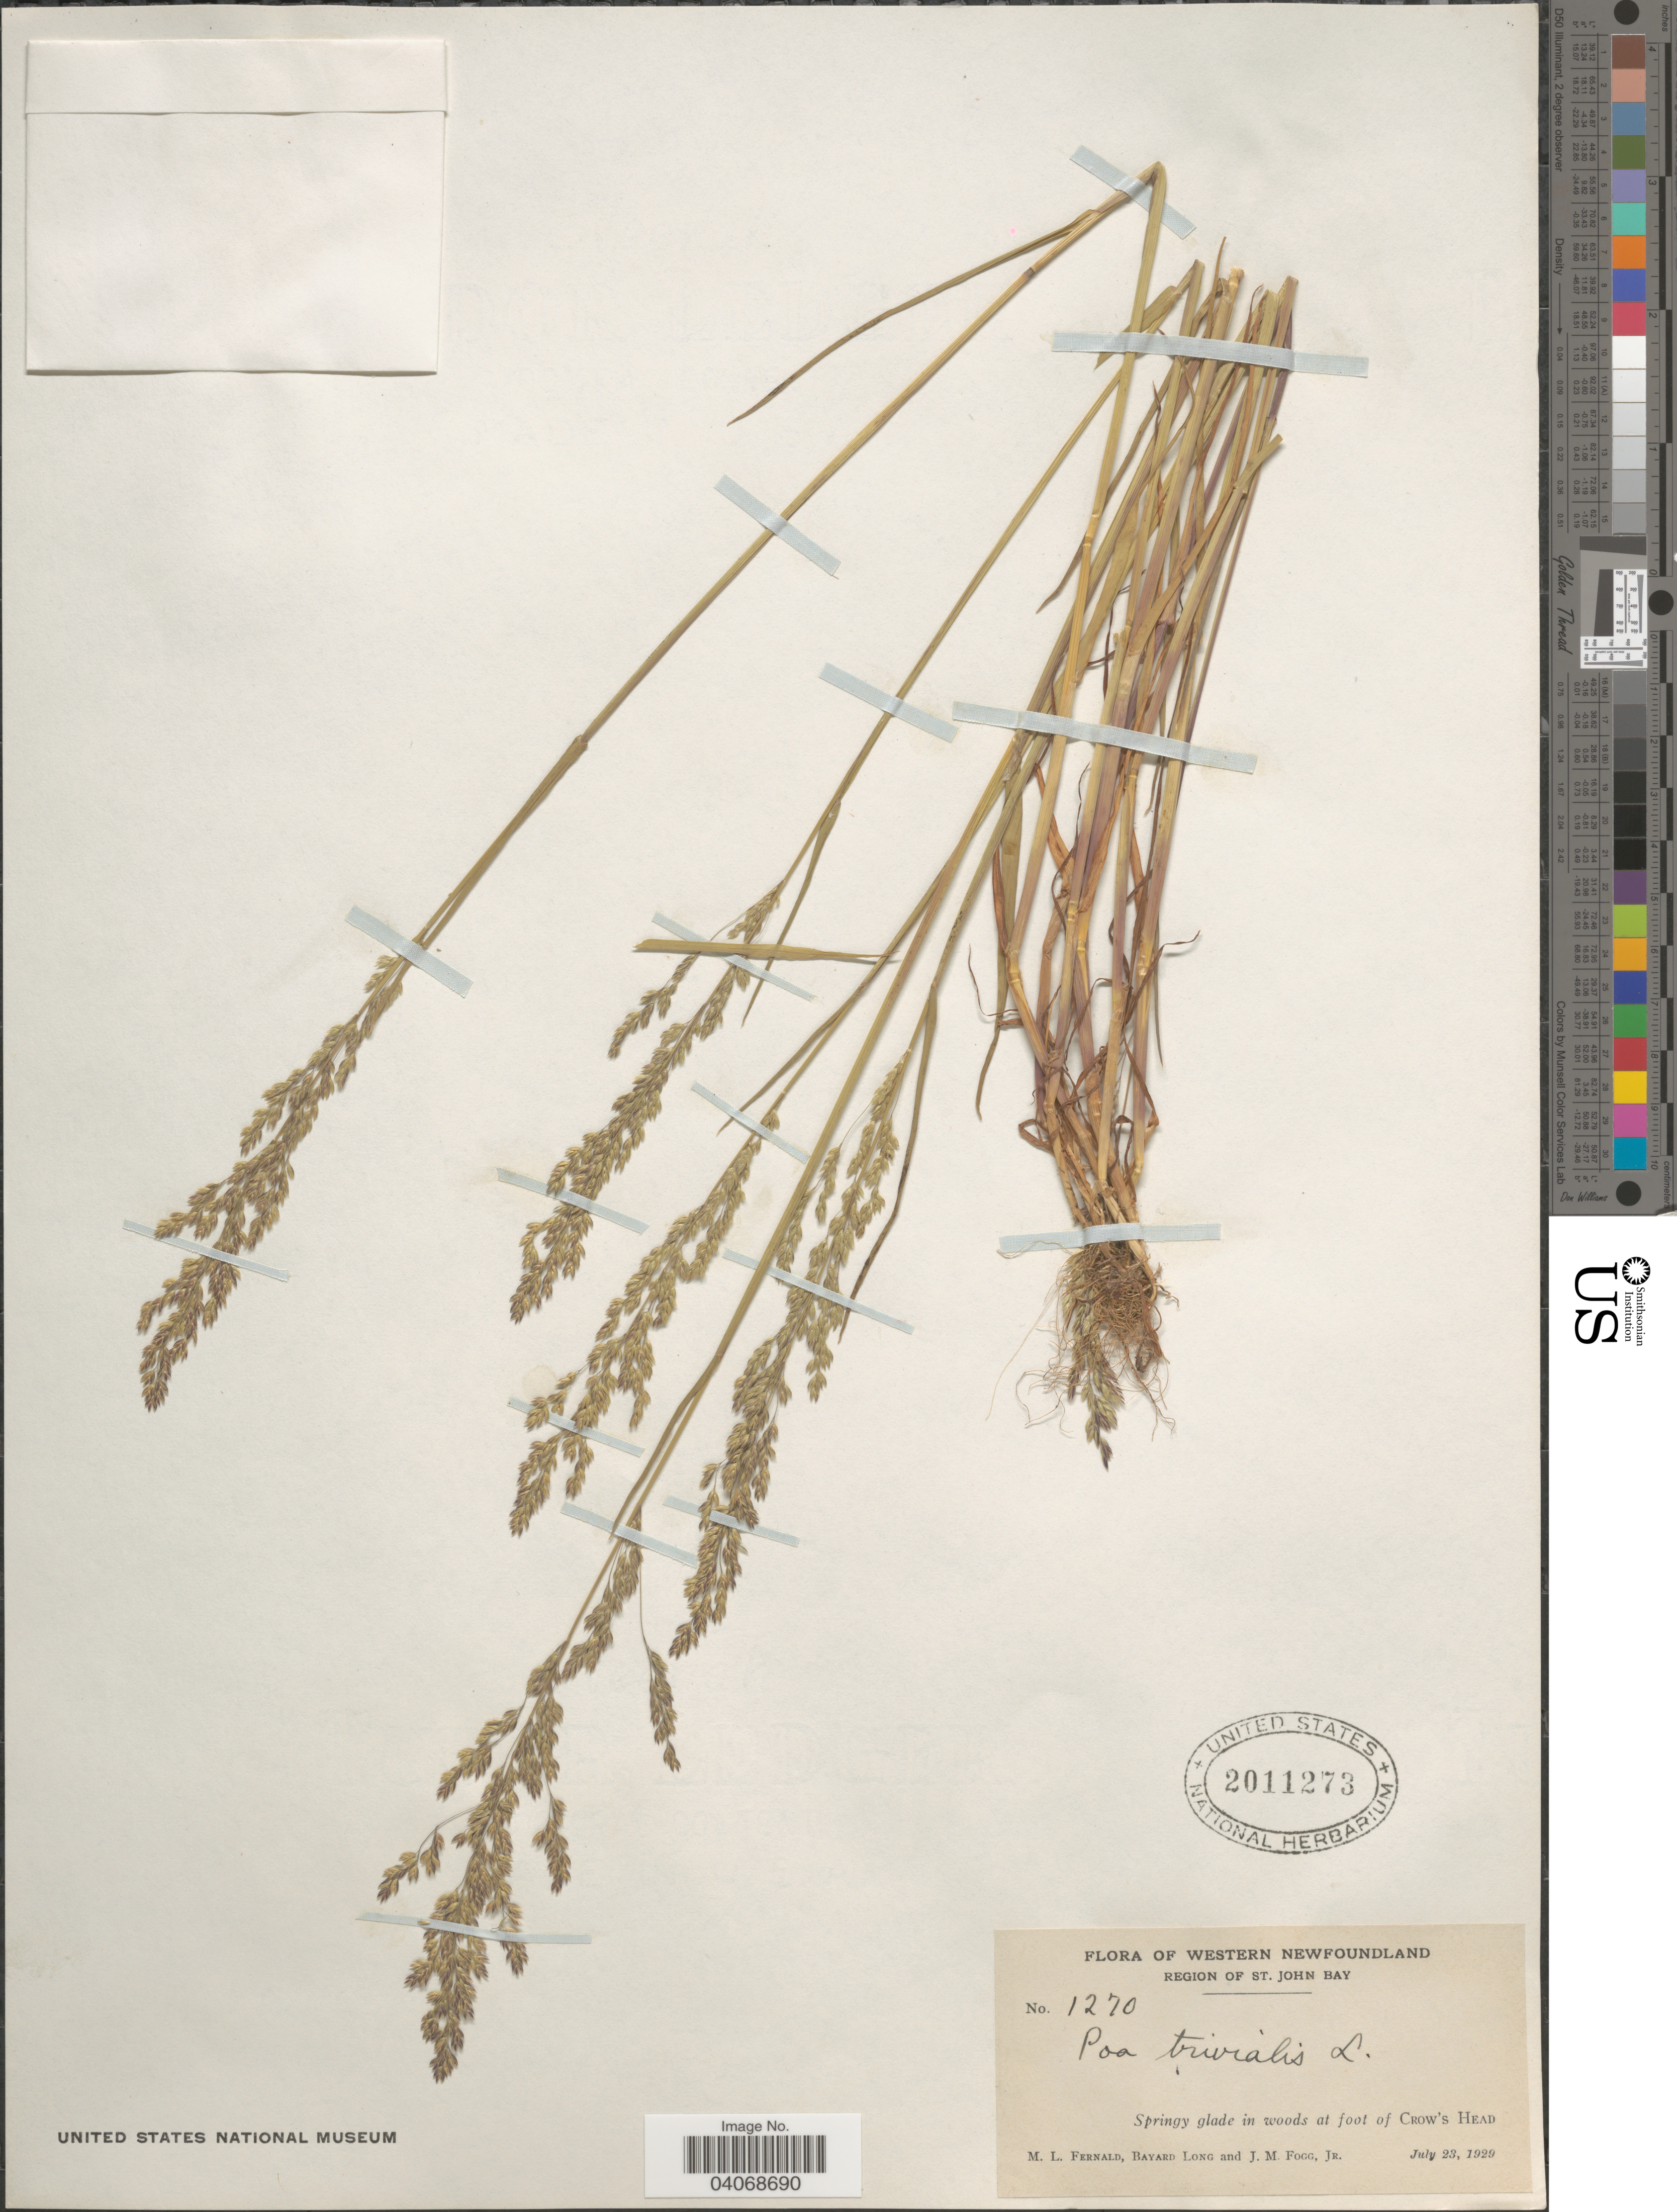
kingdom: Plantae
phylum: Tracheophyta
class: Liliopsida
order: Poales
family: Poaceae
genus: Poa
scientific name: Poa trivialis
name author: L.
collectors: M. L. Fernald, B. Long & J. Fogg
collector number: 1270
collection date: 1929-07-23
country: Canada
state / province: Newfoundland and Labrador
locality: Western Newfoundland. Region of St. John Bay. Springy glade in woods at foot of Crow's Head.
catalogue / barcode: US 2011273